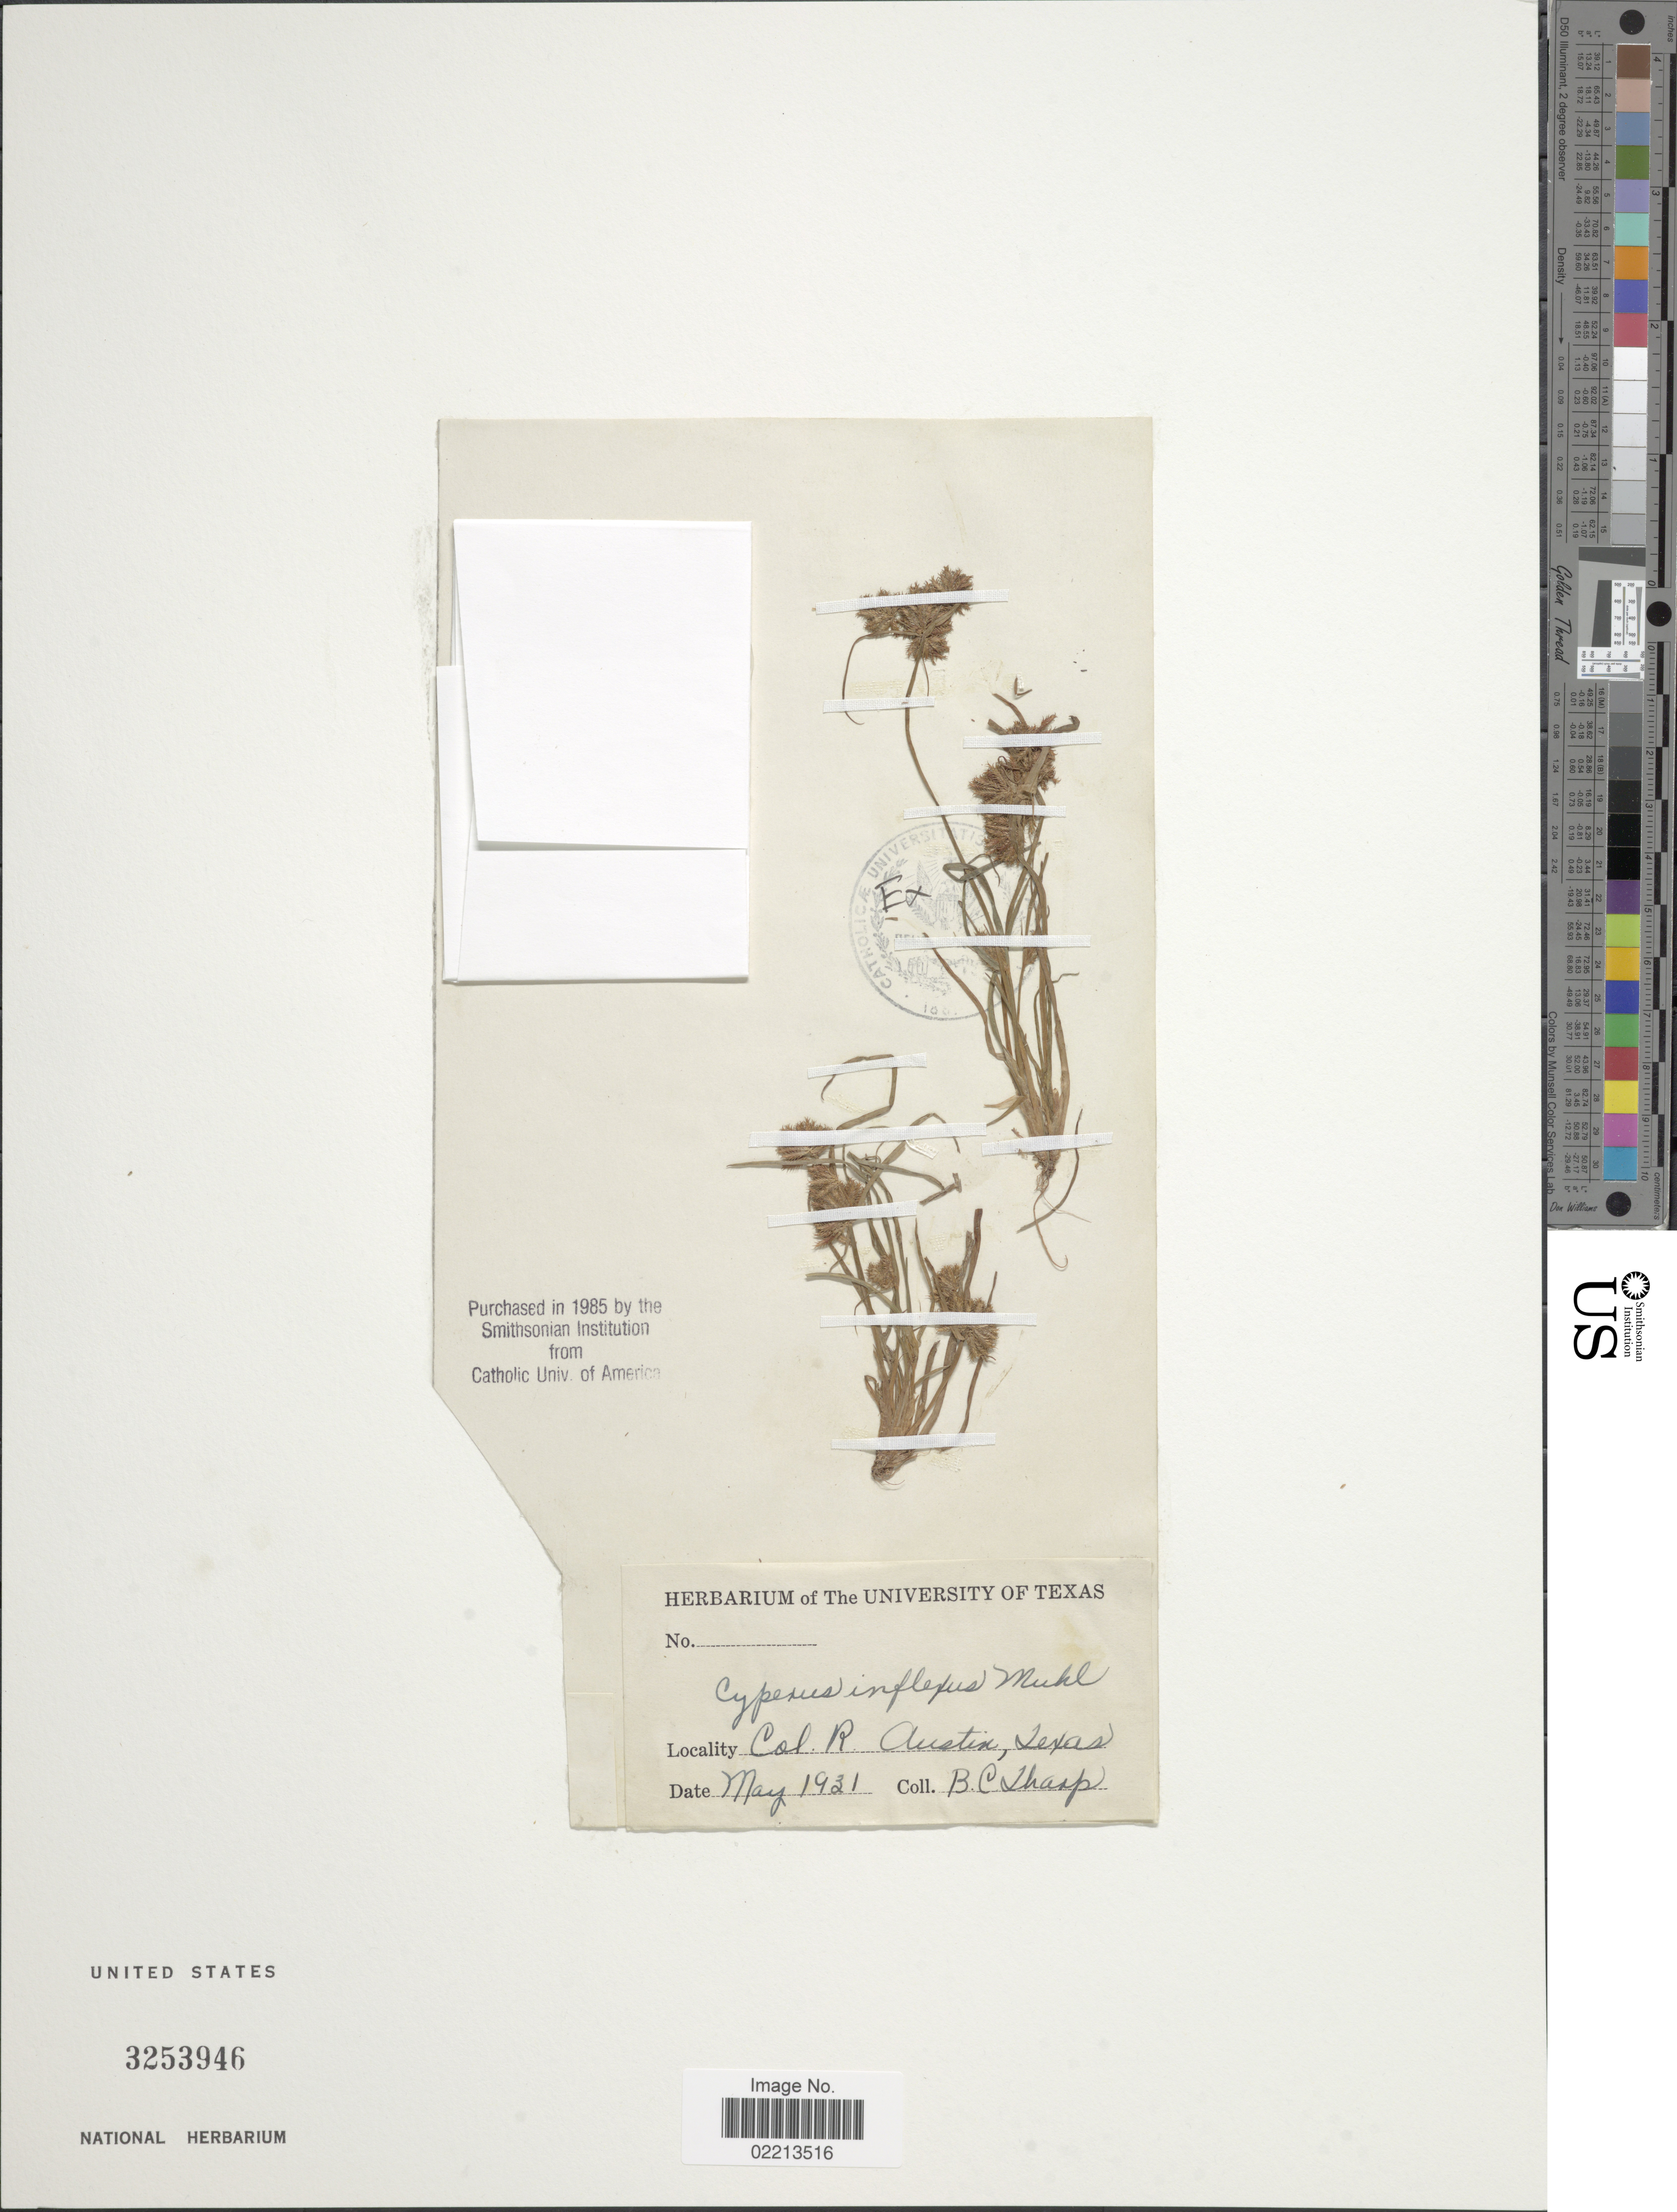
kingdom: Plantae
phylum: Tracheophyta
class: Liliopsida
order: Poales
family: Cyperaceae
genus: Cyperus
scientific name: Cyperus squarrosus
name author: L.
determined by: Strong, Mark T., (BOT), Smithsonian Institution - National Museum of Natural History (UNITED STATES)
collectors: B. C. Tharp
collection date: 1931-05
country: United States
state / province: Texas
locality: Col. R., Austin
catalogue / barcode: US 3253946